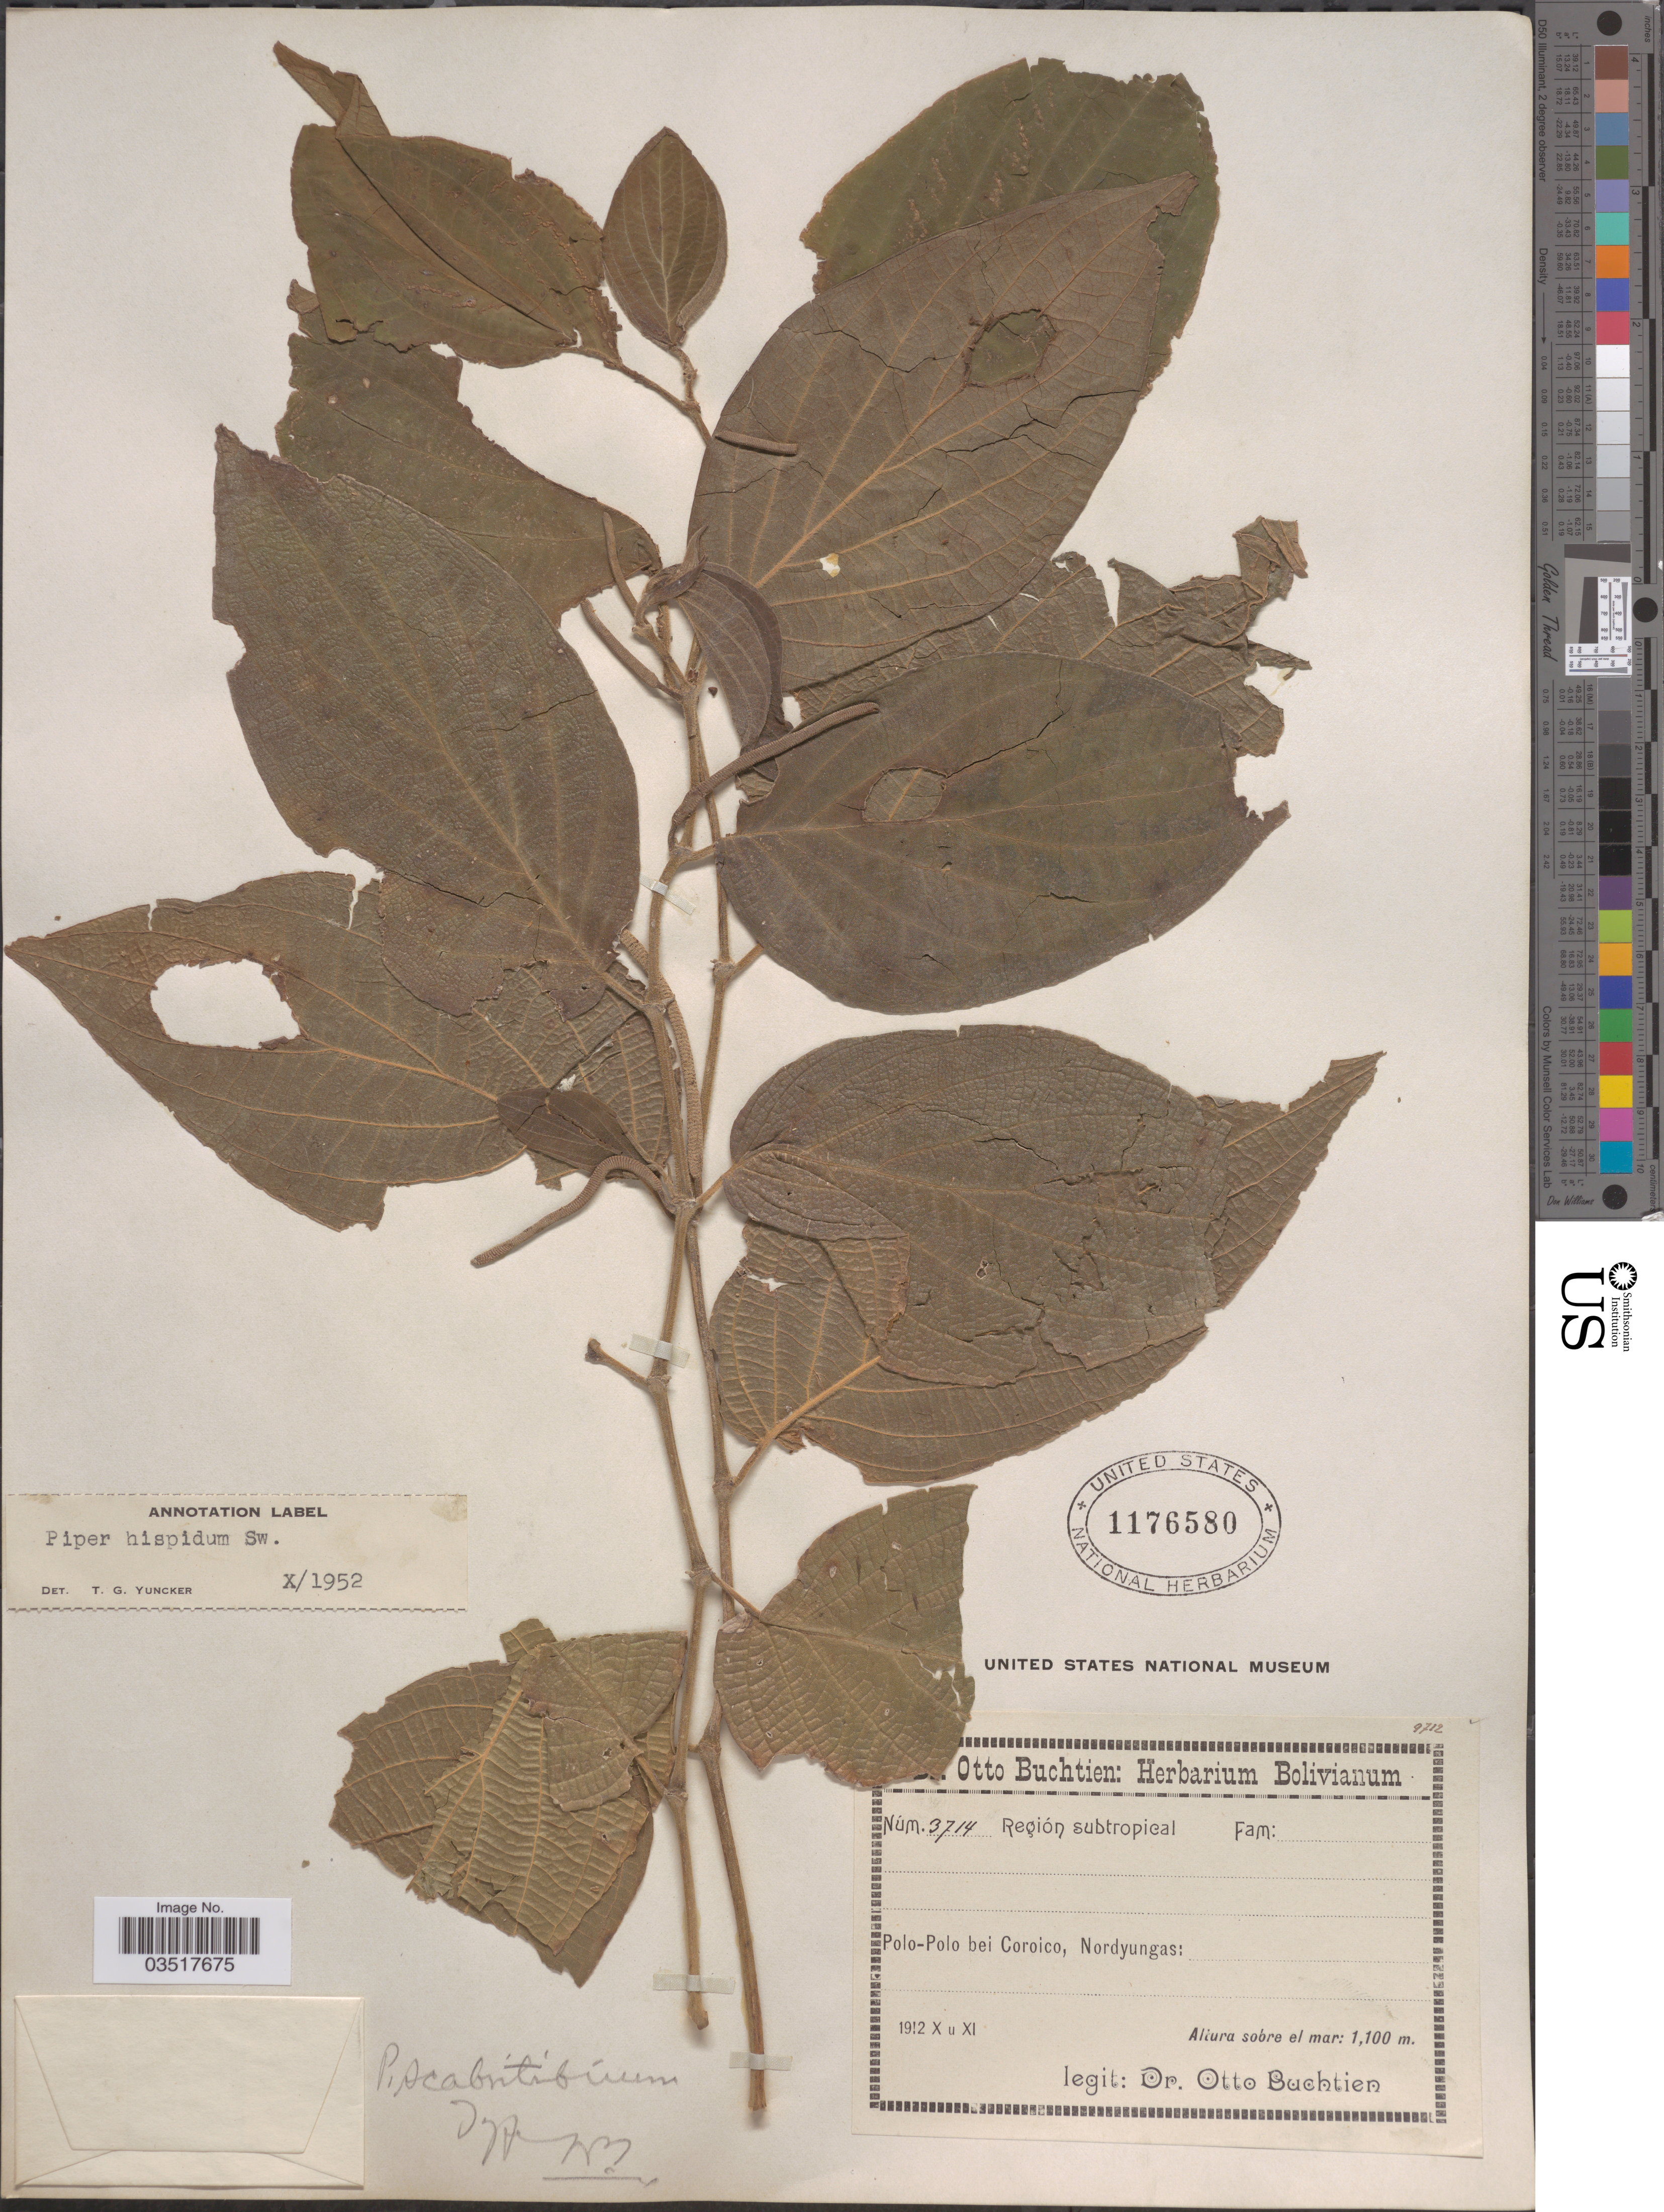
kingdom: Plantae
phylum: Tracheophyta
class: Magnoliopsida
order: Piperales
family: Piperaceae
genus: Piper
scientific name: Piper hispidum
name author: Sw.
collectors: O. Buchtien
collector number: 3714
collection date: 1912-10/1912-11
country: Bolivia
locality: Polo-Polo bei Coroico, Nordyungas.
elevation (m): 1100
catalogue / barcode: US 1176580